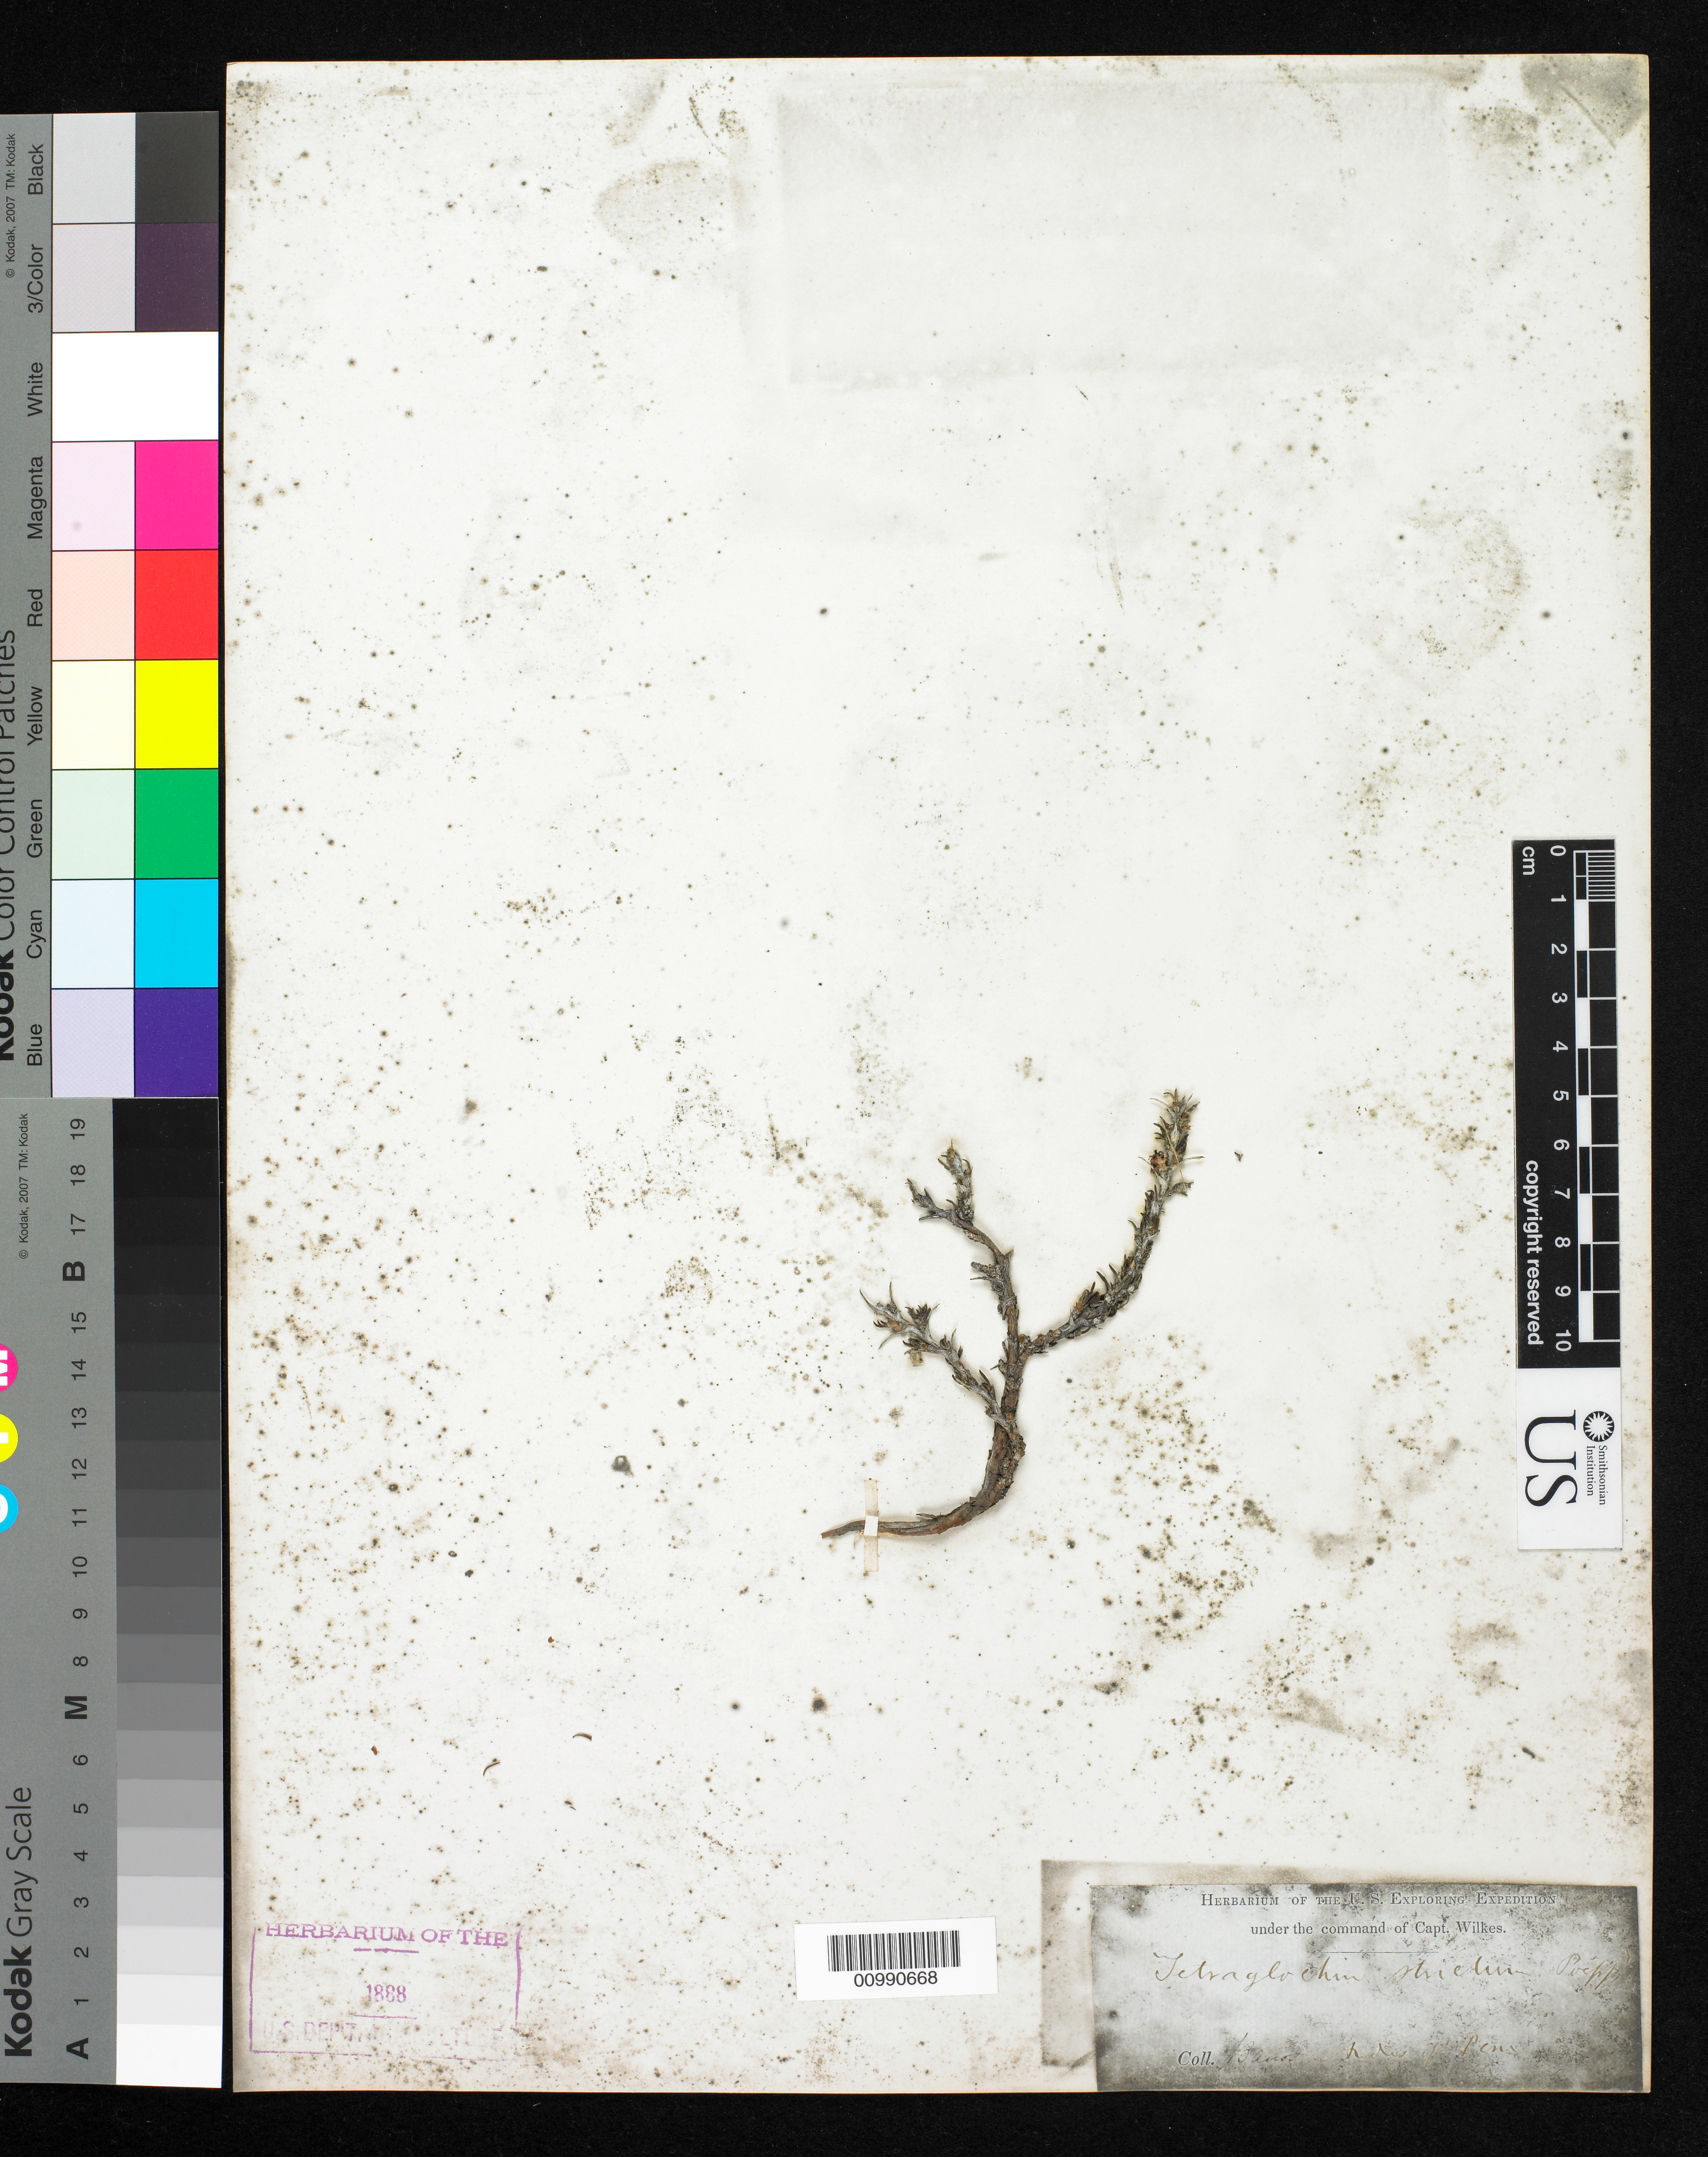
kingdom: Plantae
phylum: Tracheophyta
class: Magnoliopsida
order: Rosales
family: Rosaceae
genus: Tetraglochin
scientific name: Tetraglochin alatum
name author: (Gillies ex Hook. & Arn.) Kuntze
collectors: Wilkes Explor. Exped.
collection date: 1838/1842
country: Peru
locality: Banos, Andes of Peru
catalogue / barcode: US 98496